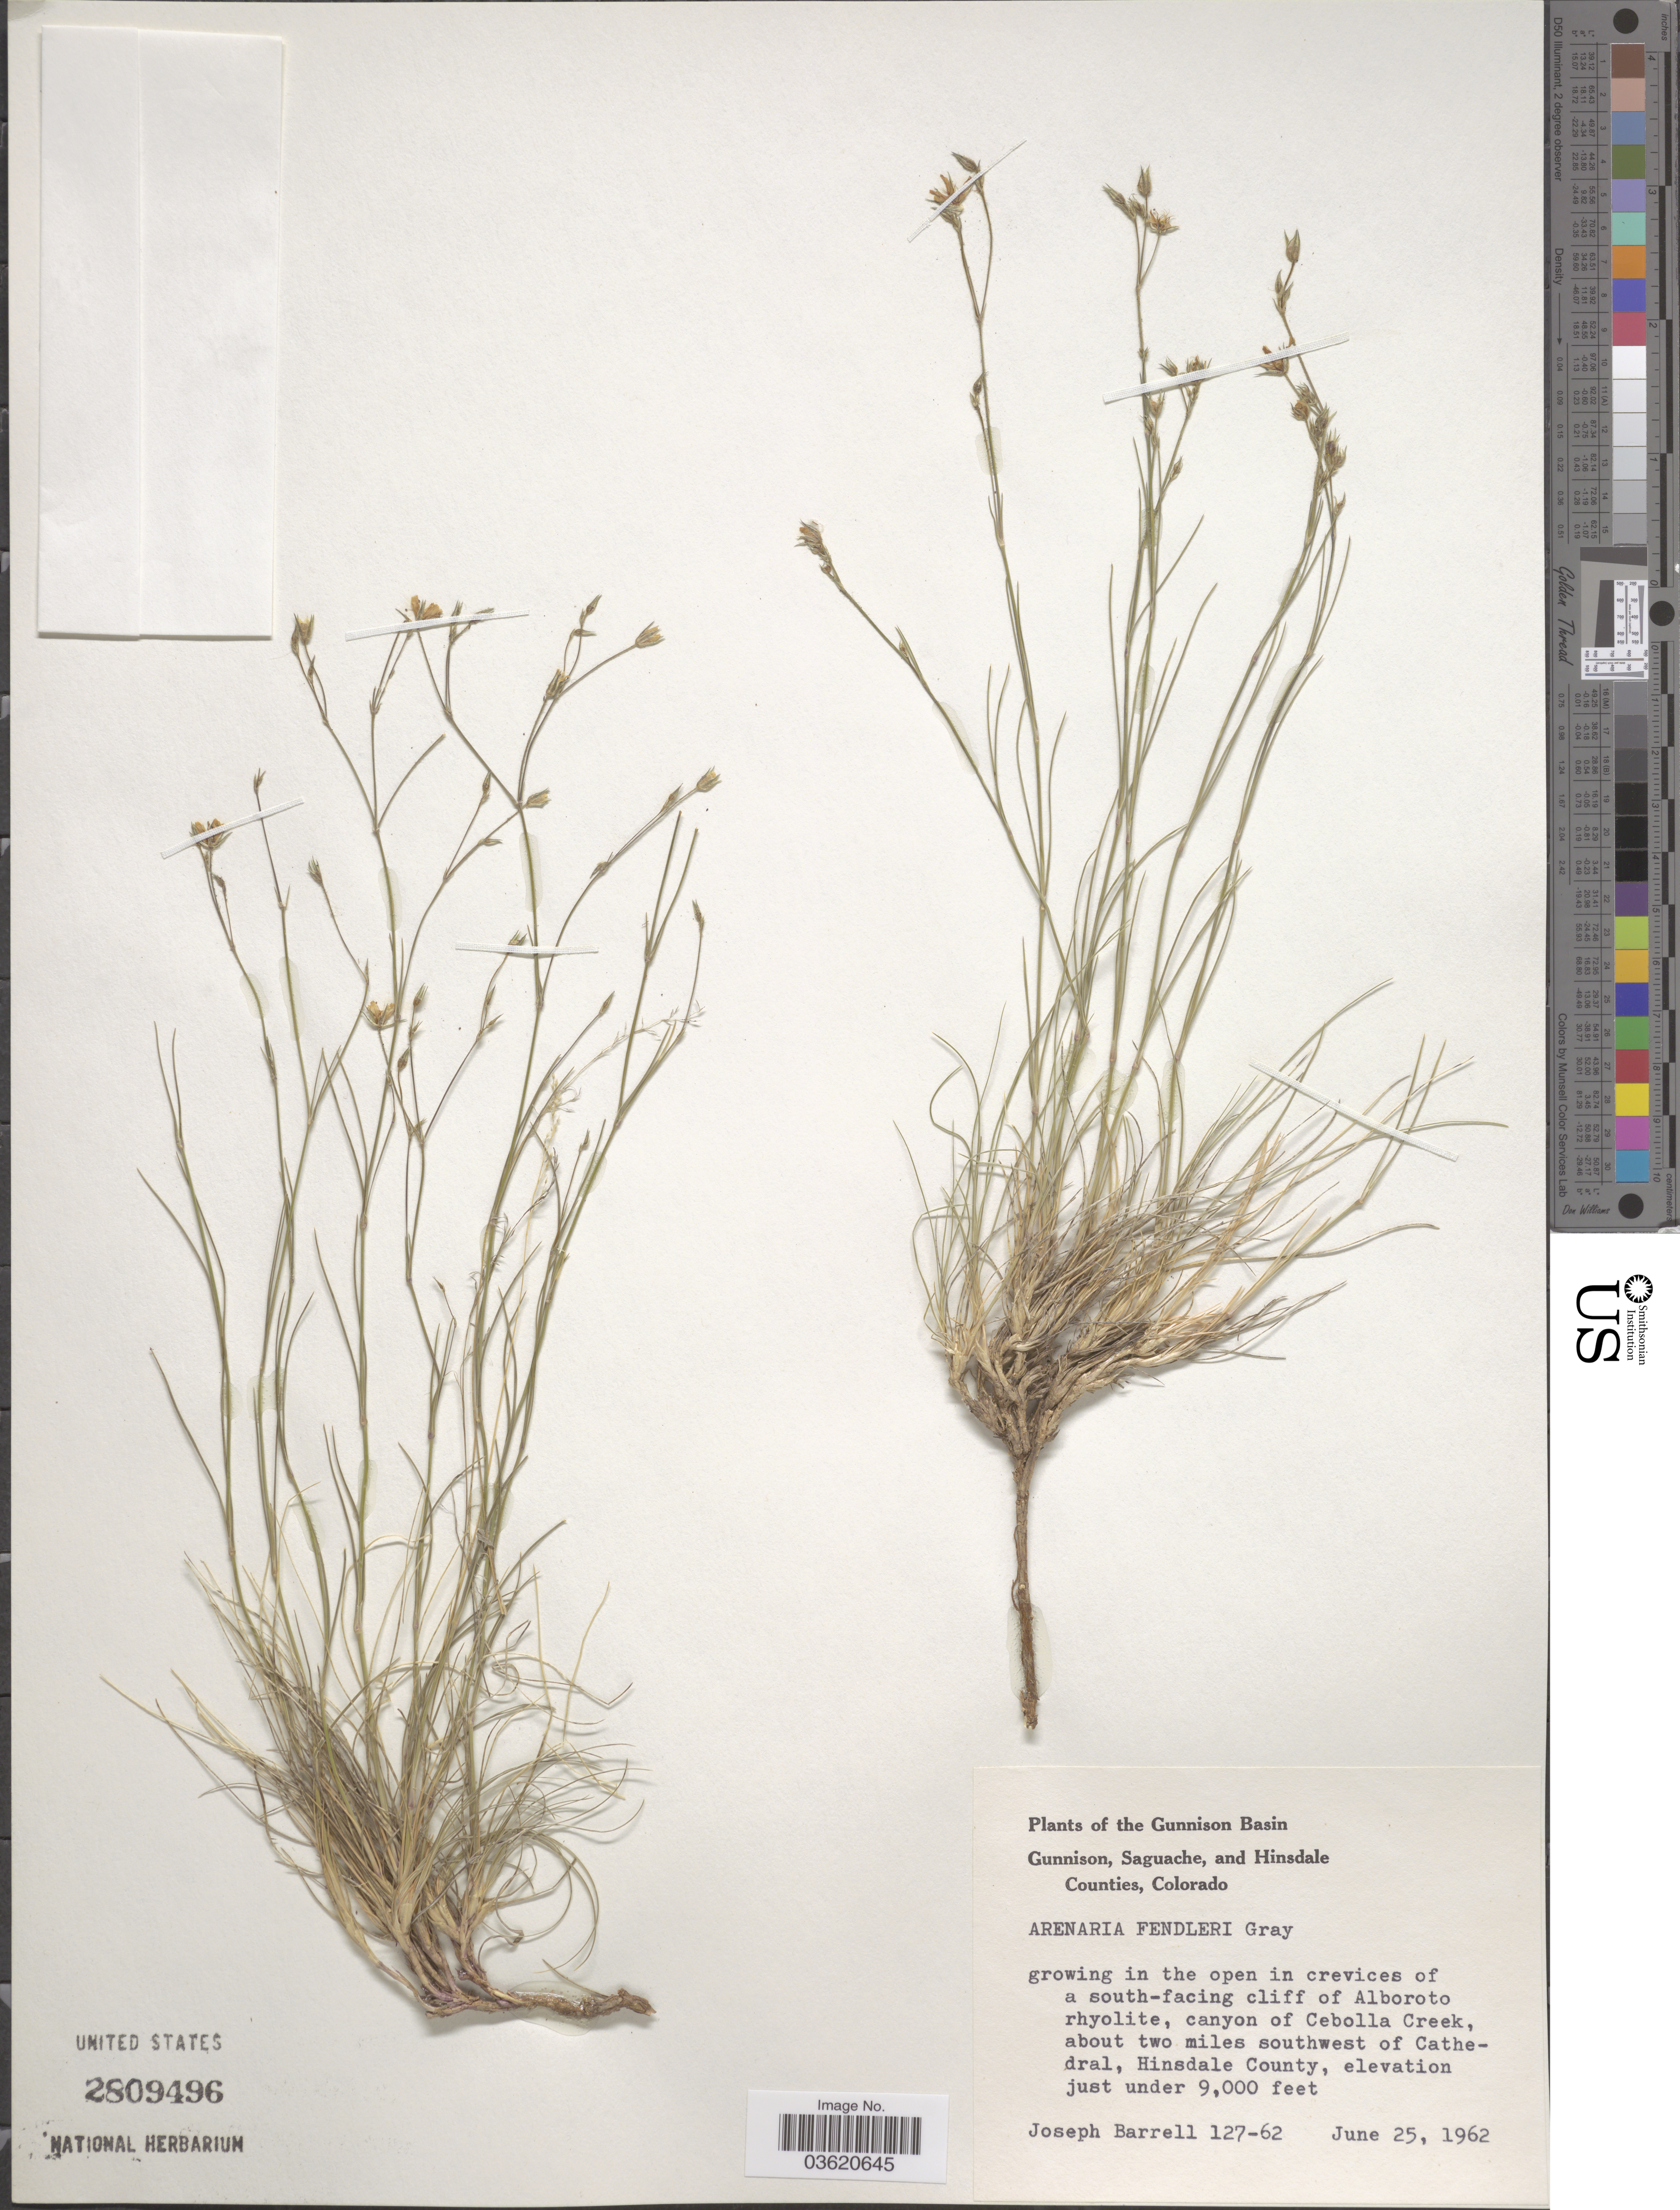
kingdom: Plantae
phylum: Tracheophyta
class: Magnoliopsida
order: Caryophyllales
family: Caryophyllaceae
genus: Eremogone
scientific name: Eremogone fendleri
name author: (A. Gray) Ikonn.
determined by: U.S. National Herbarium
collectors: J. Barrell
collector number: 127-62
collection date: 1962-06-25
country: United States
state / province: Colorado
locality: The Gunnison Basin. Canyon of Cebolla Creek, about two miles southwest of Cathedral, Hinsdale County.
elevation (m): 2743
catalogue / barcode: US 2809496